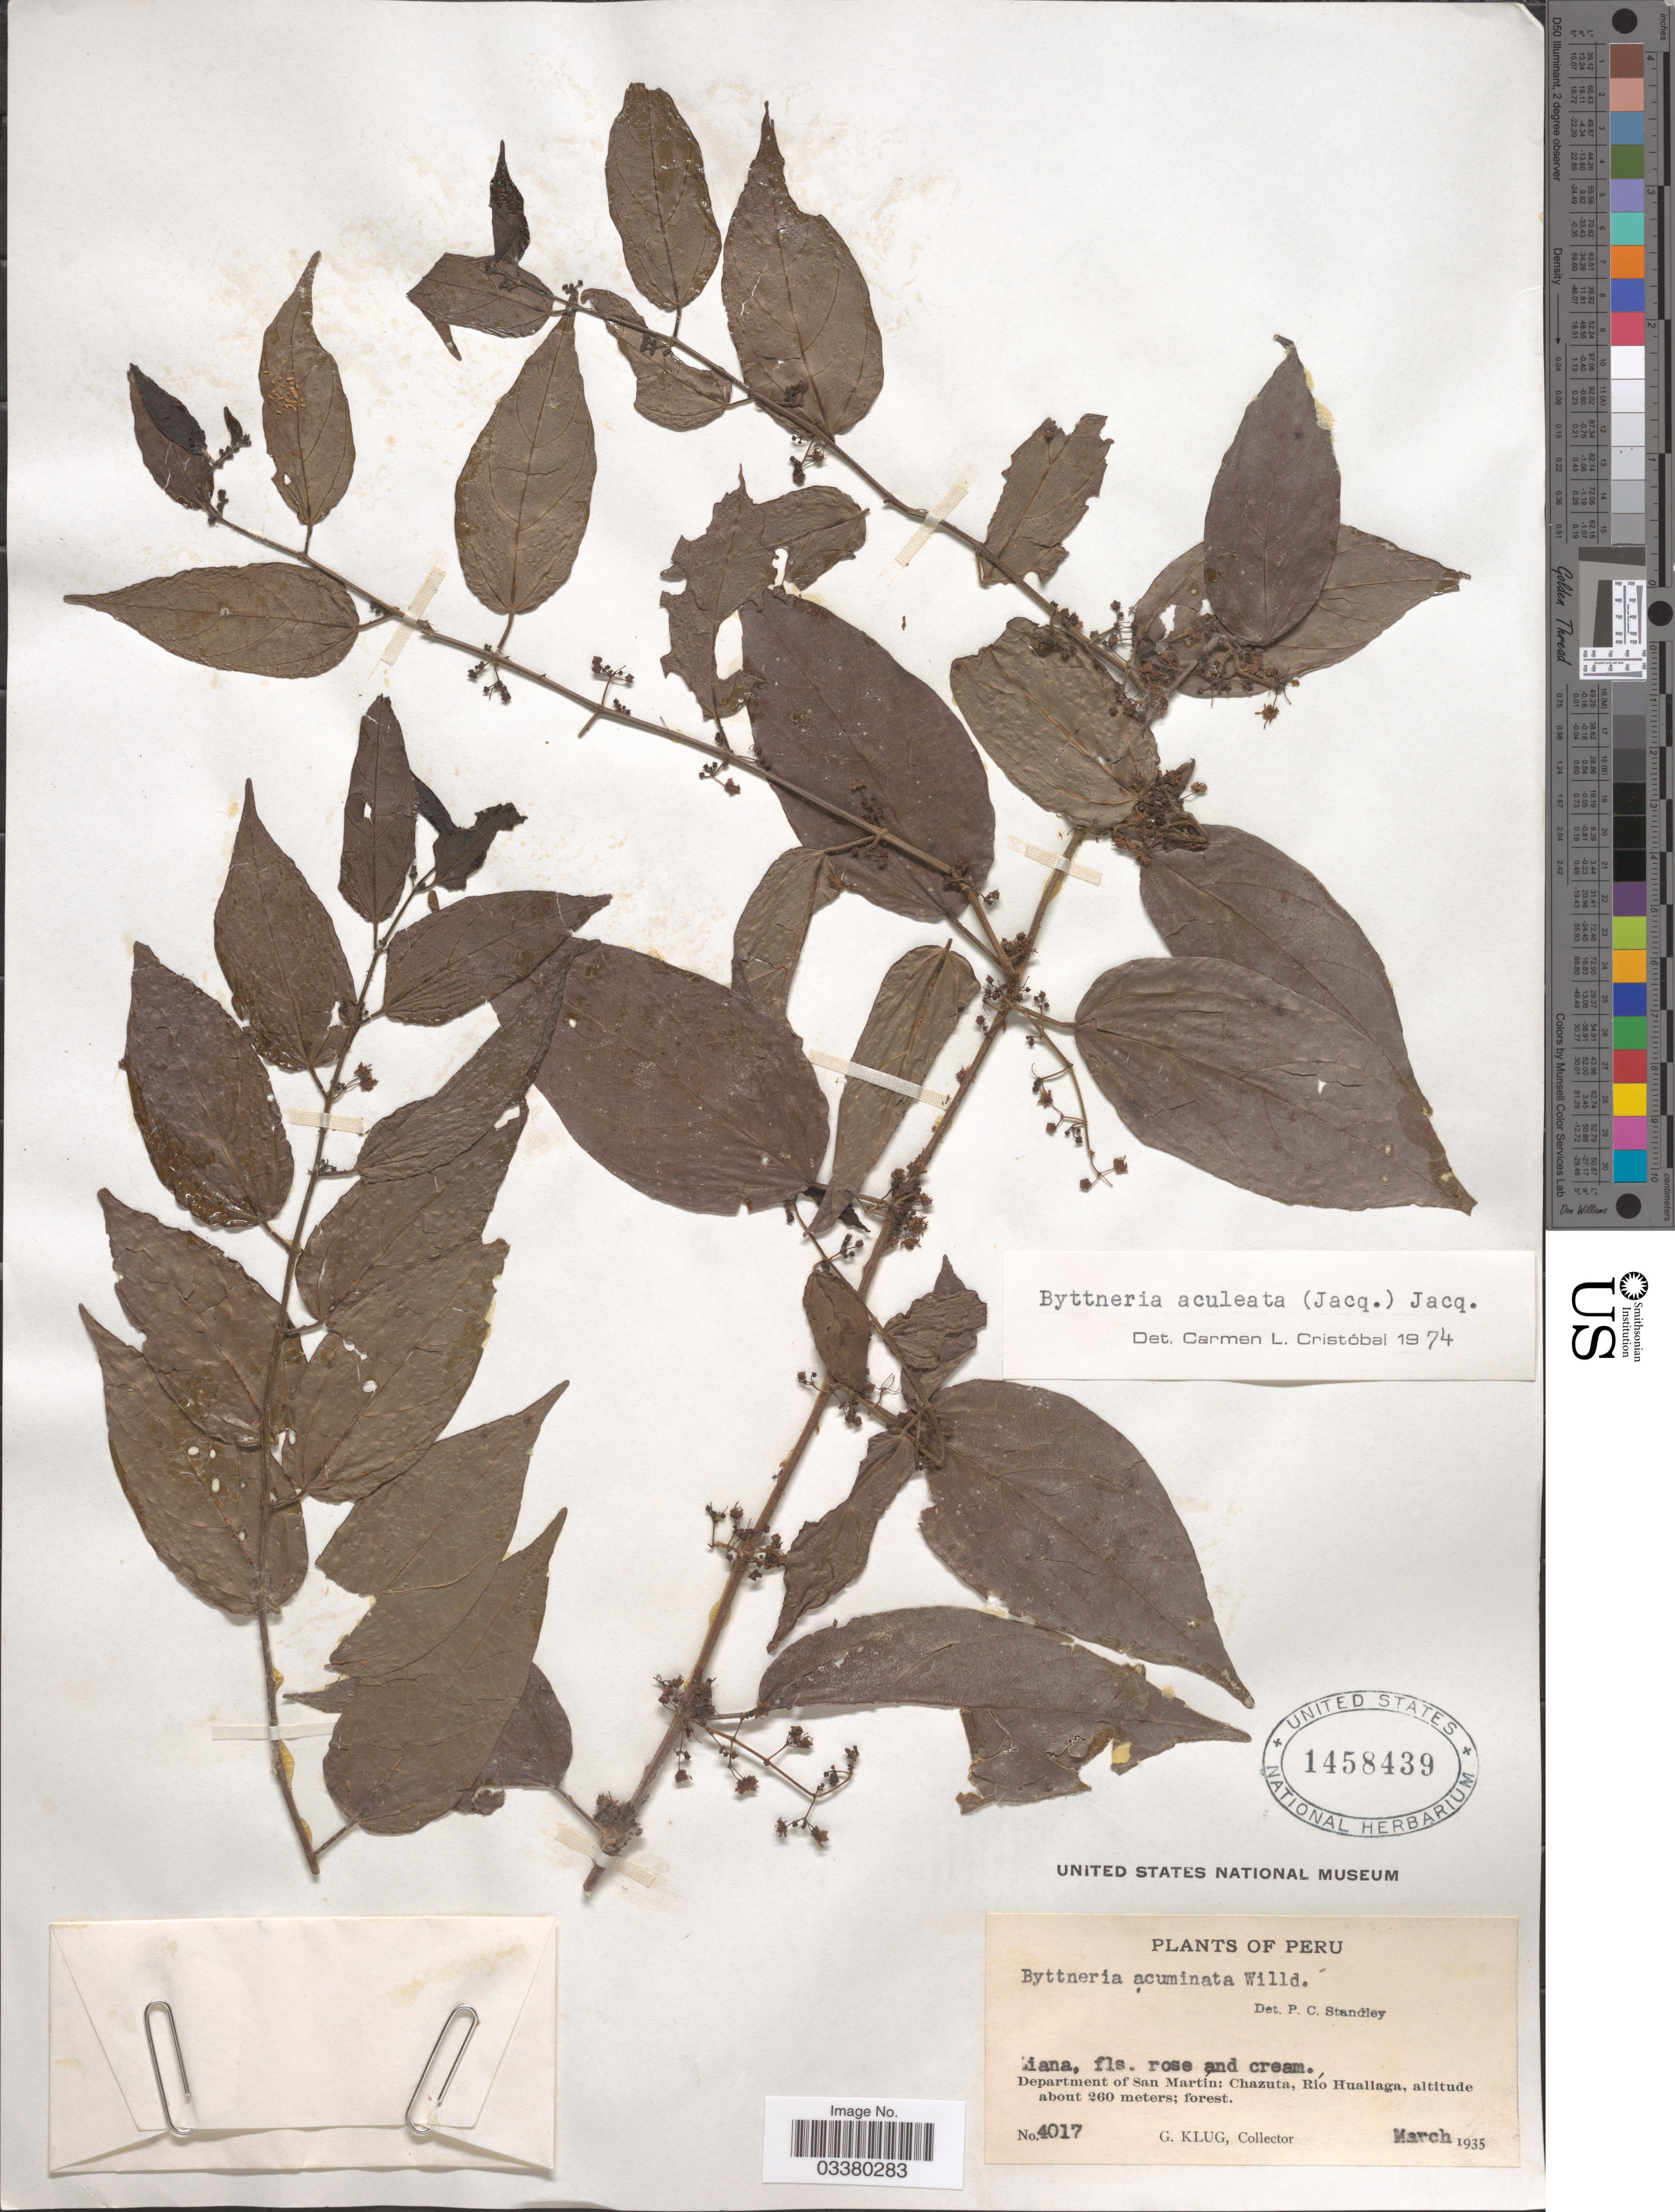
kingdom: Plantae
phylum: Tracheophyta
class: Magnoliopsida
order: Malvales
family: Malvaceae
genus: Byttneria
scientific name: Byttneria aculeata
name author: (Jacq.) Jacq.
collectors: G. Klug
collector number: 4017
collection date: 1935-03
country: Peru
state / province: San Martín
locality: Department of San Martín: Chazuta, Río Huallaga.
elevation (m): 260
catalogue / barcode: US 1458439